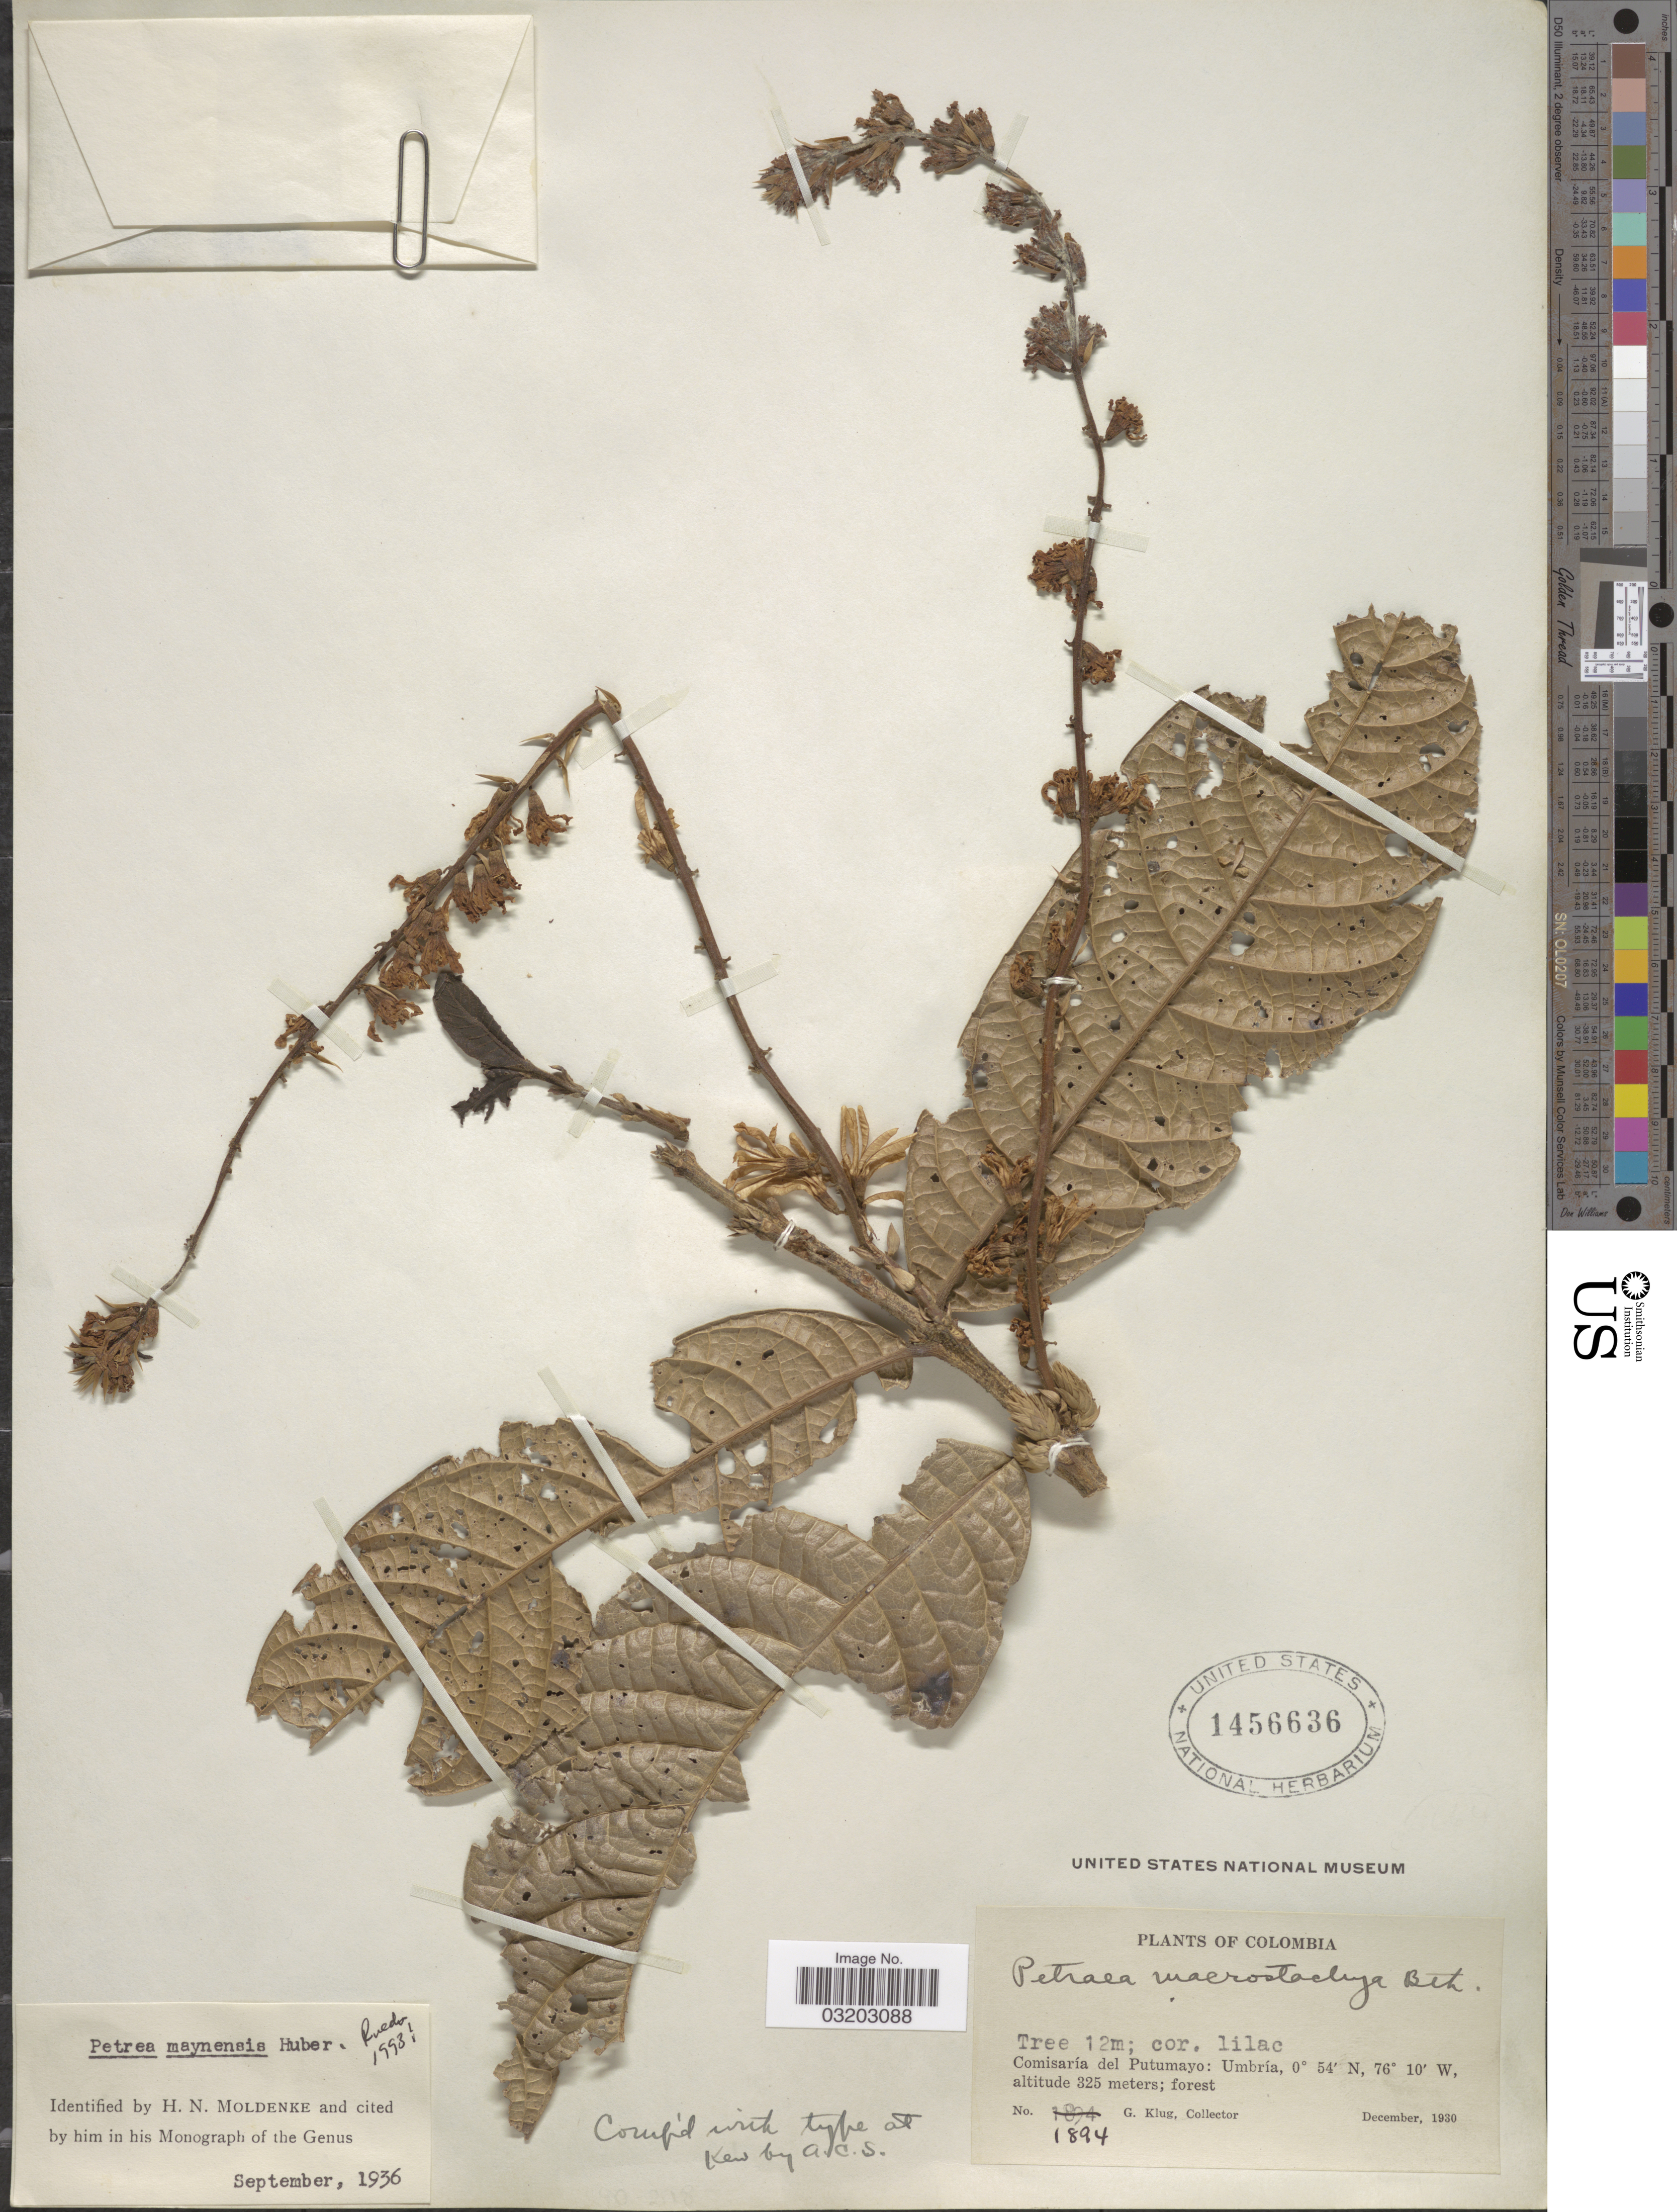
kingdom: Plantae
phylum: Tracheophyta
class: Magnoliopsida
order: Lamiales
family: Verbenaceae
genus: Petrea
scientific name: Petrea maynensis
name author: Huber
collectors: G. Klug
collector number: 1894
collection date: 1930-12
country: Colombia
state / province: Putumayo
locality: Comisaría del Putumayo: Umbría.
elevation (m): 325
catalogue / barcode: US 1456636